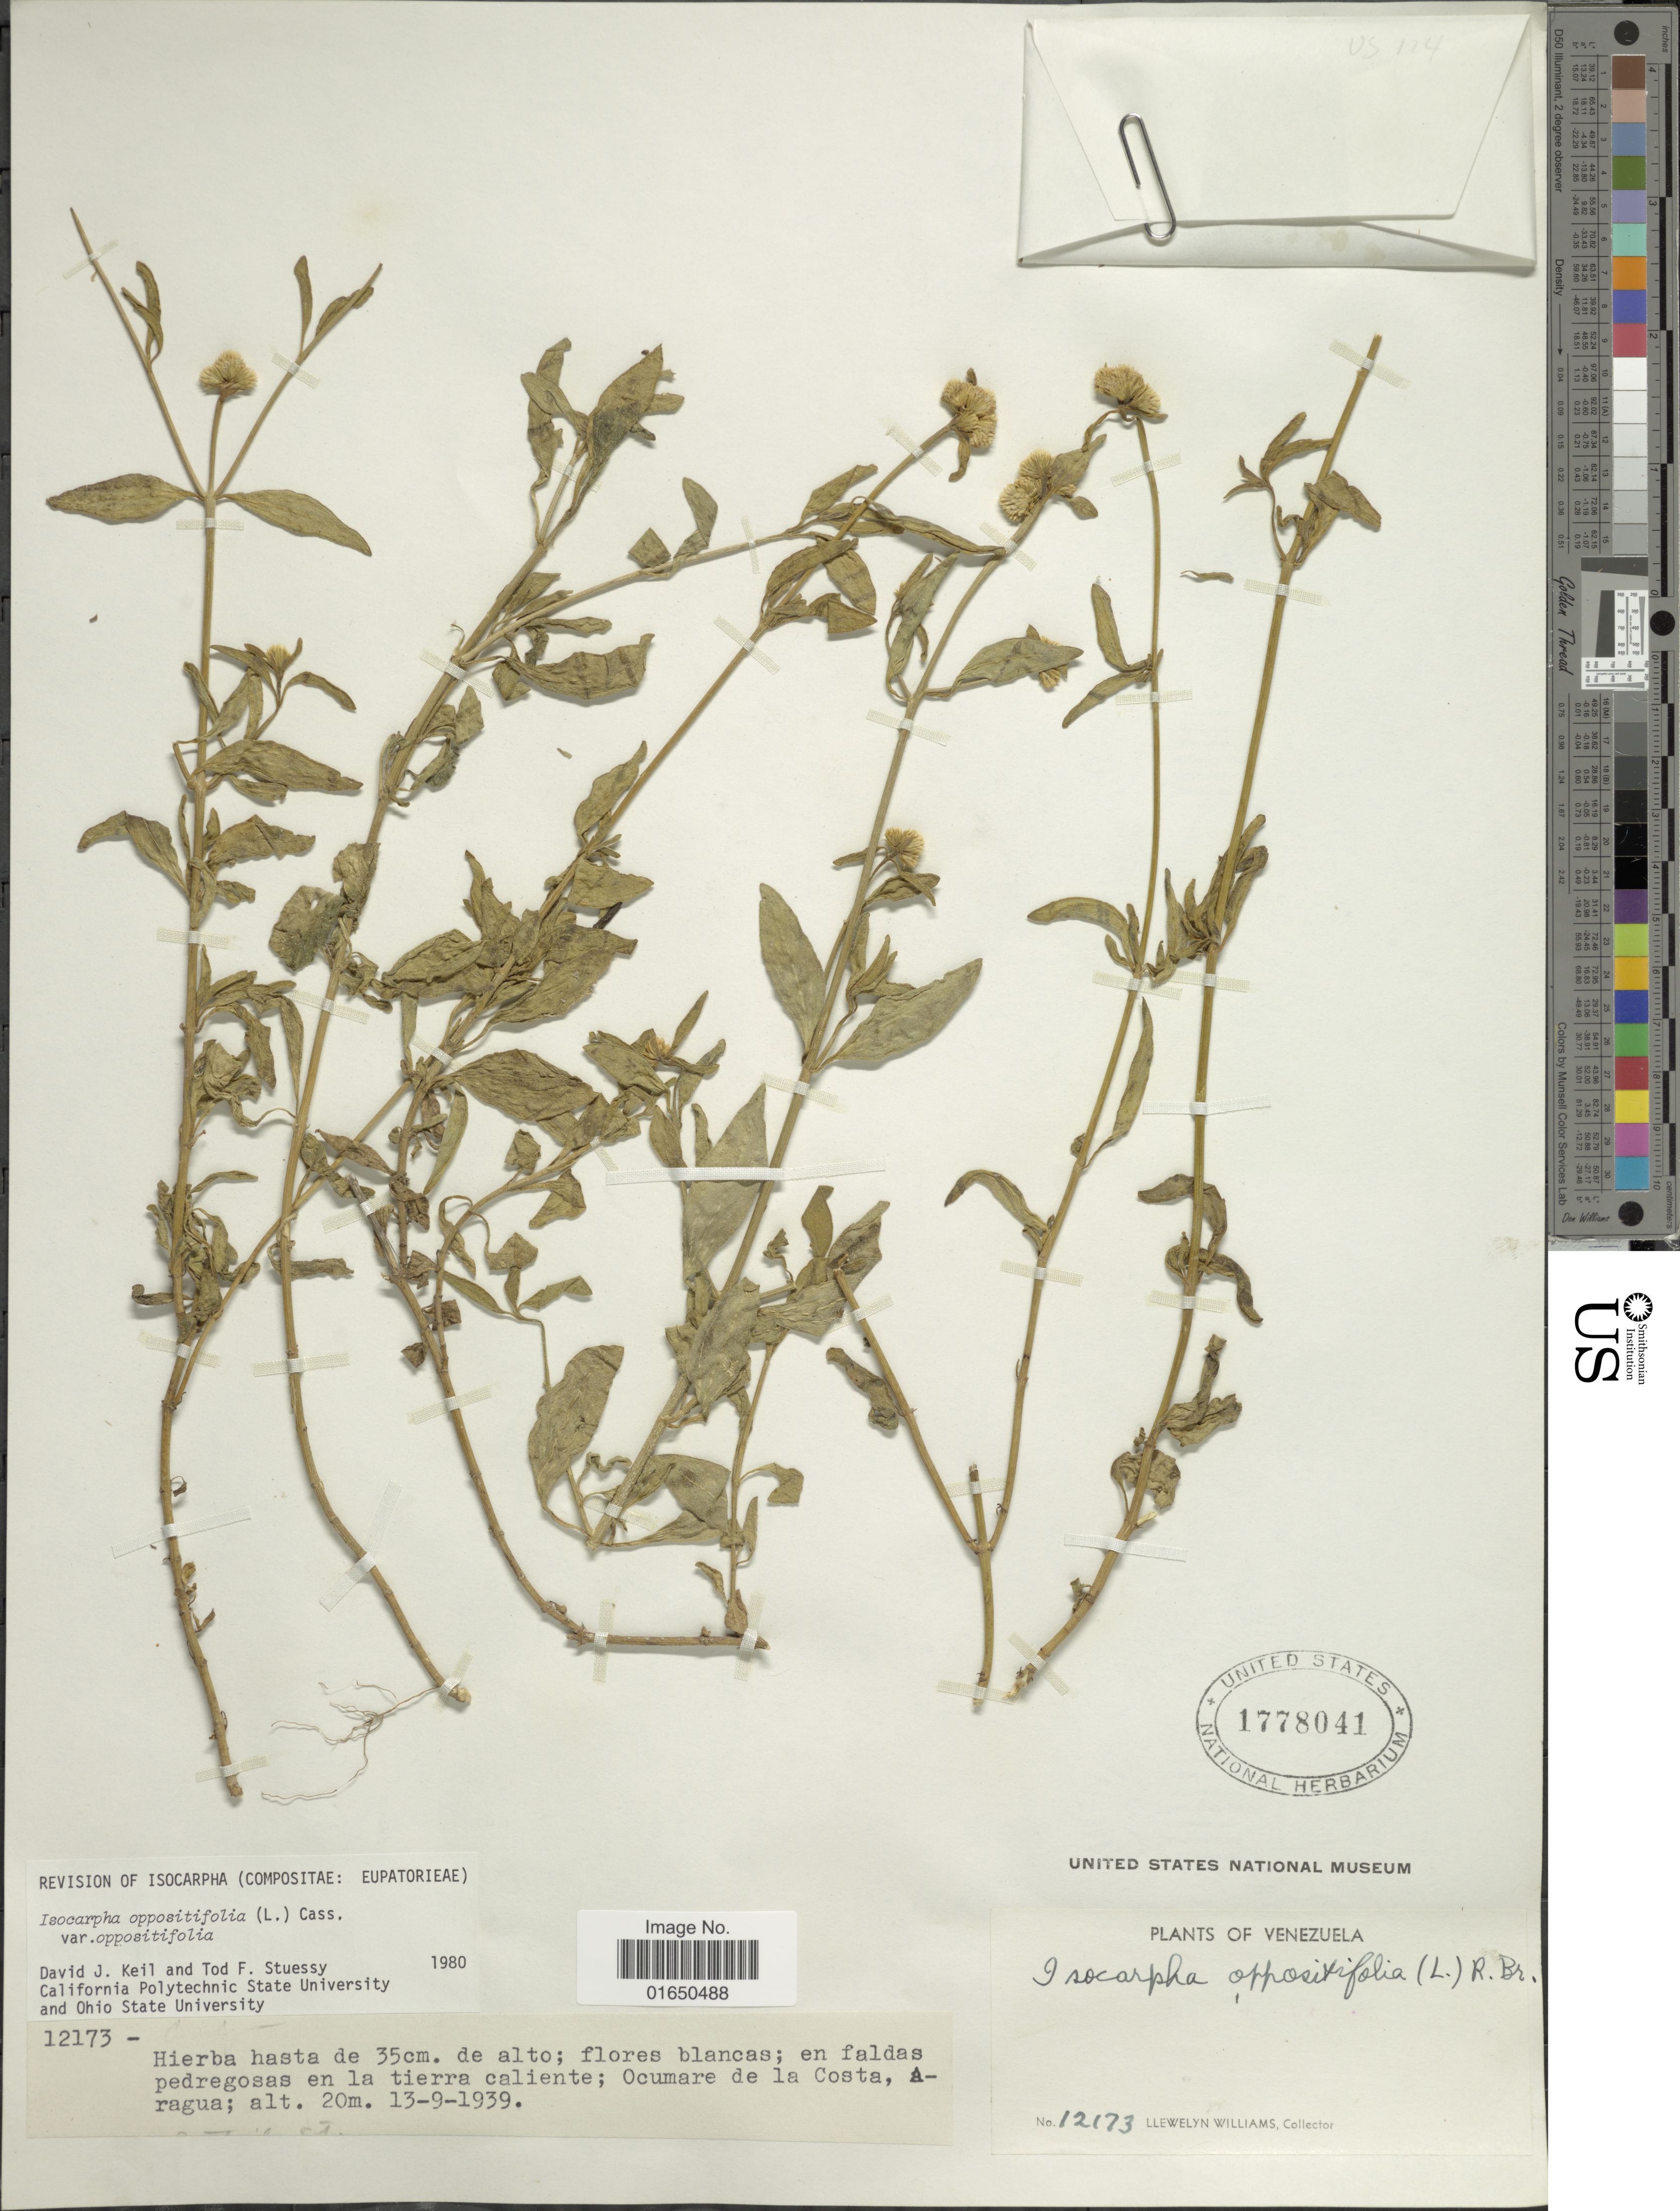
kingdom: Plantae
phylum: Tracheophyta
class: Magnoliopsida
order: Asterales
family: Asteraceae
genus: Isocarpha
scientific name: Isocarpha oppositifolia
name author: (L.) Cass.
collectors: Ll. Williams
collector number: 12173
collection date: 1939-09-13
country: Venezuela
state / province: Aragua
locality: En faldas pedregosas en la tierra caliente: Ocumare de la Costa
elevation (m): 20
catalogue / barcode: US 1778041